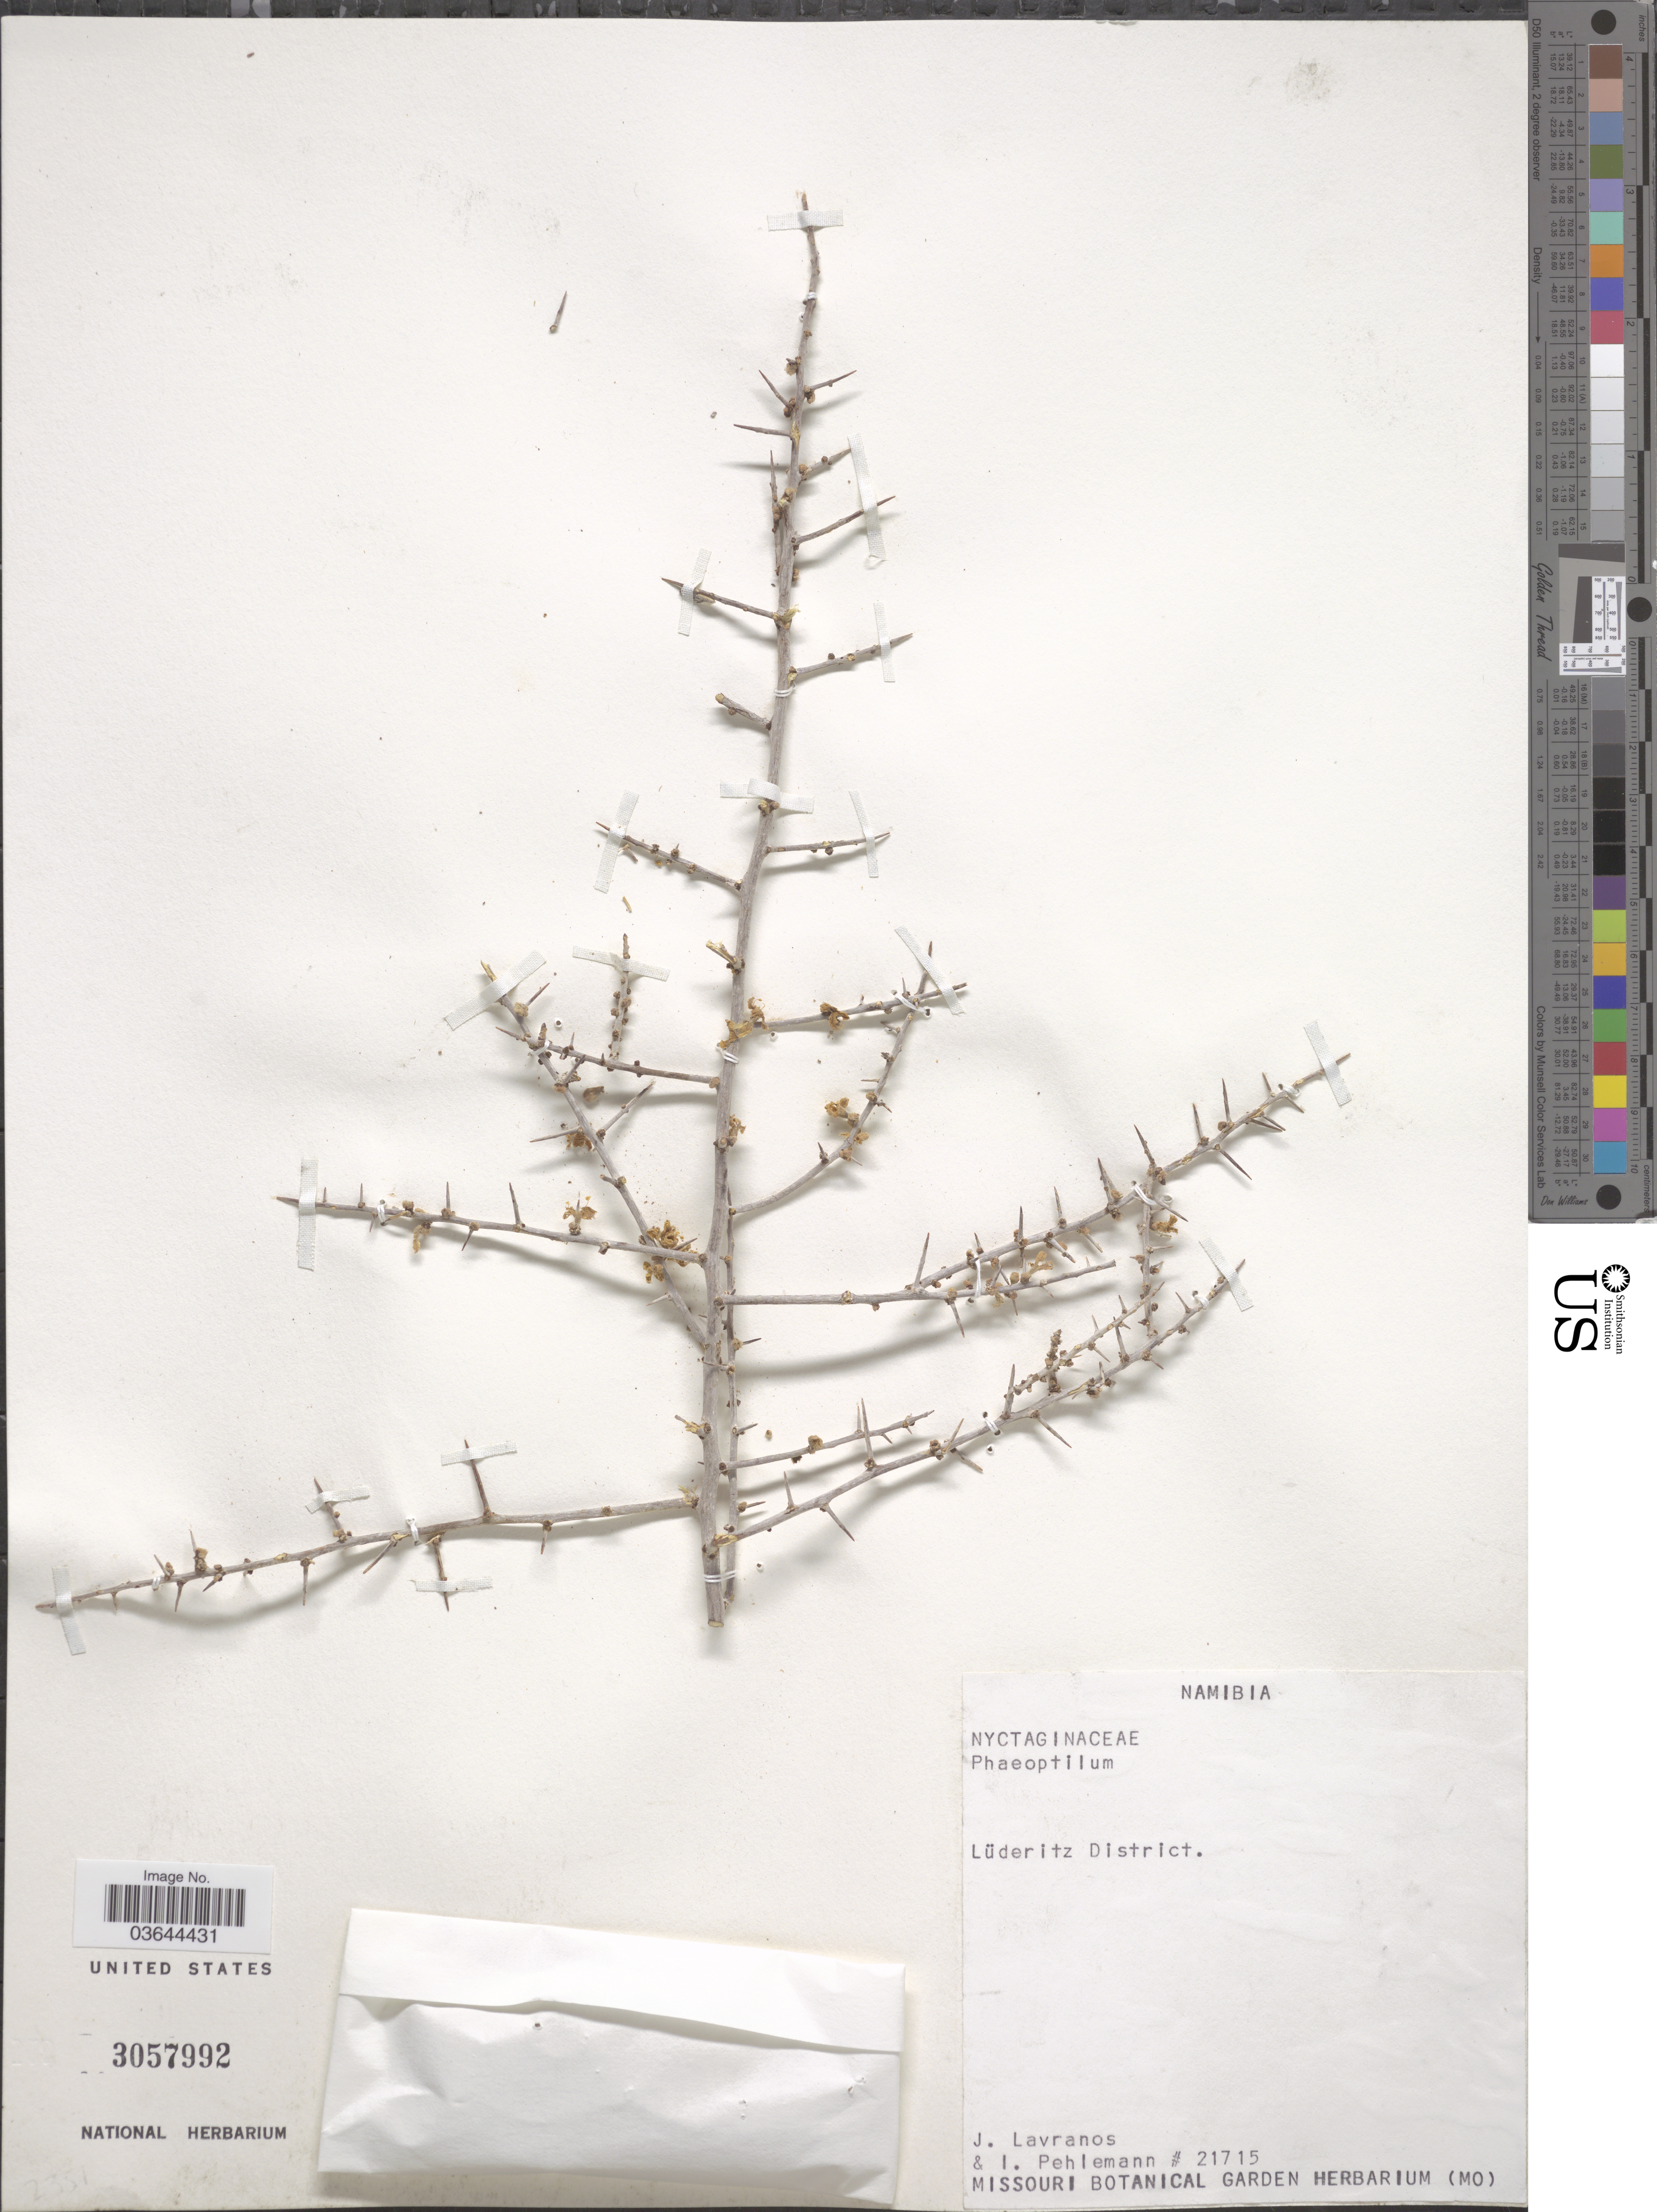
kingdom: Plantae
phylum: Tracheophyta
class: Magnoliopsida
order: Caryophyllales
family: Nyctaginaceae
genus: Phaeoptilum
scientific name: Phaeoptilum sp.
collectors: J. Lavranos & I. Pehlemann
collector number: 21715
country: Namibia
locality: Lüderitz District.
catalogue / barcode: US 3057992